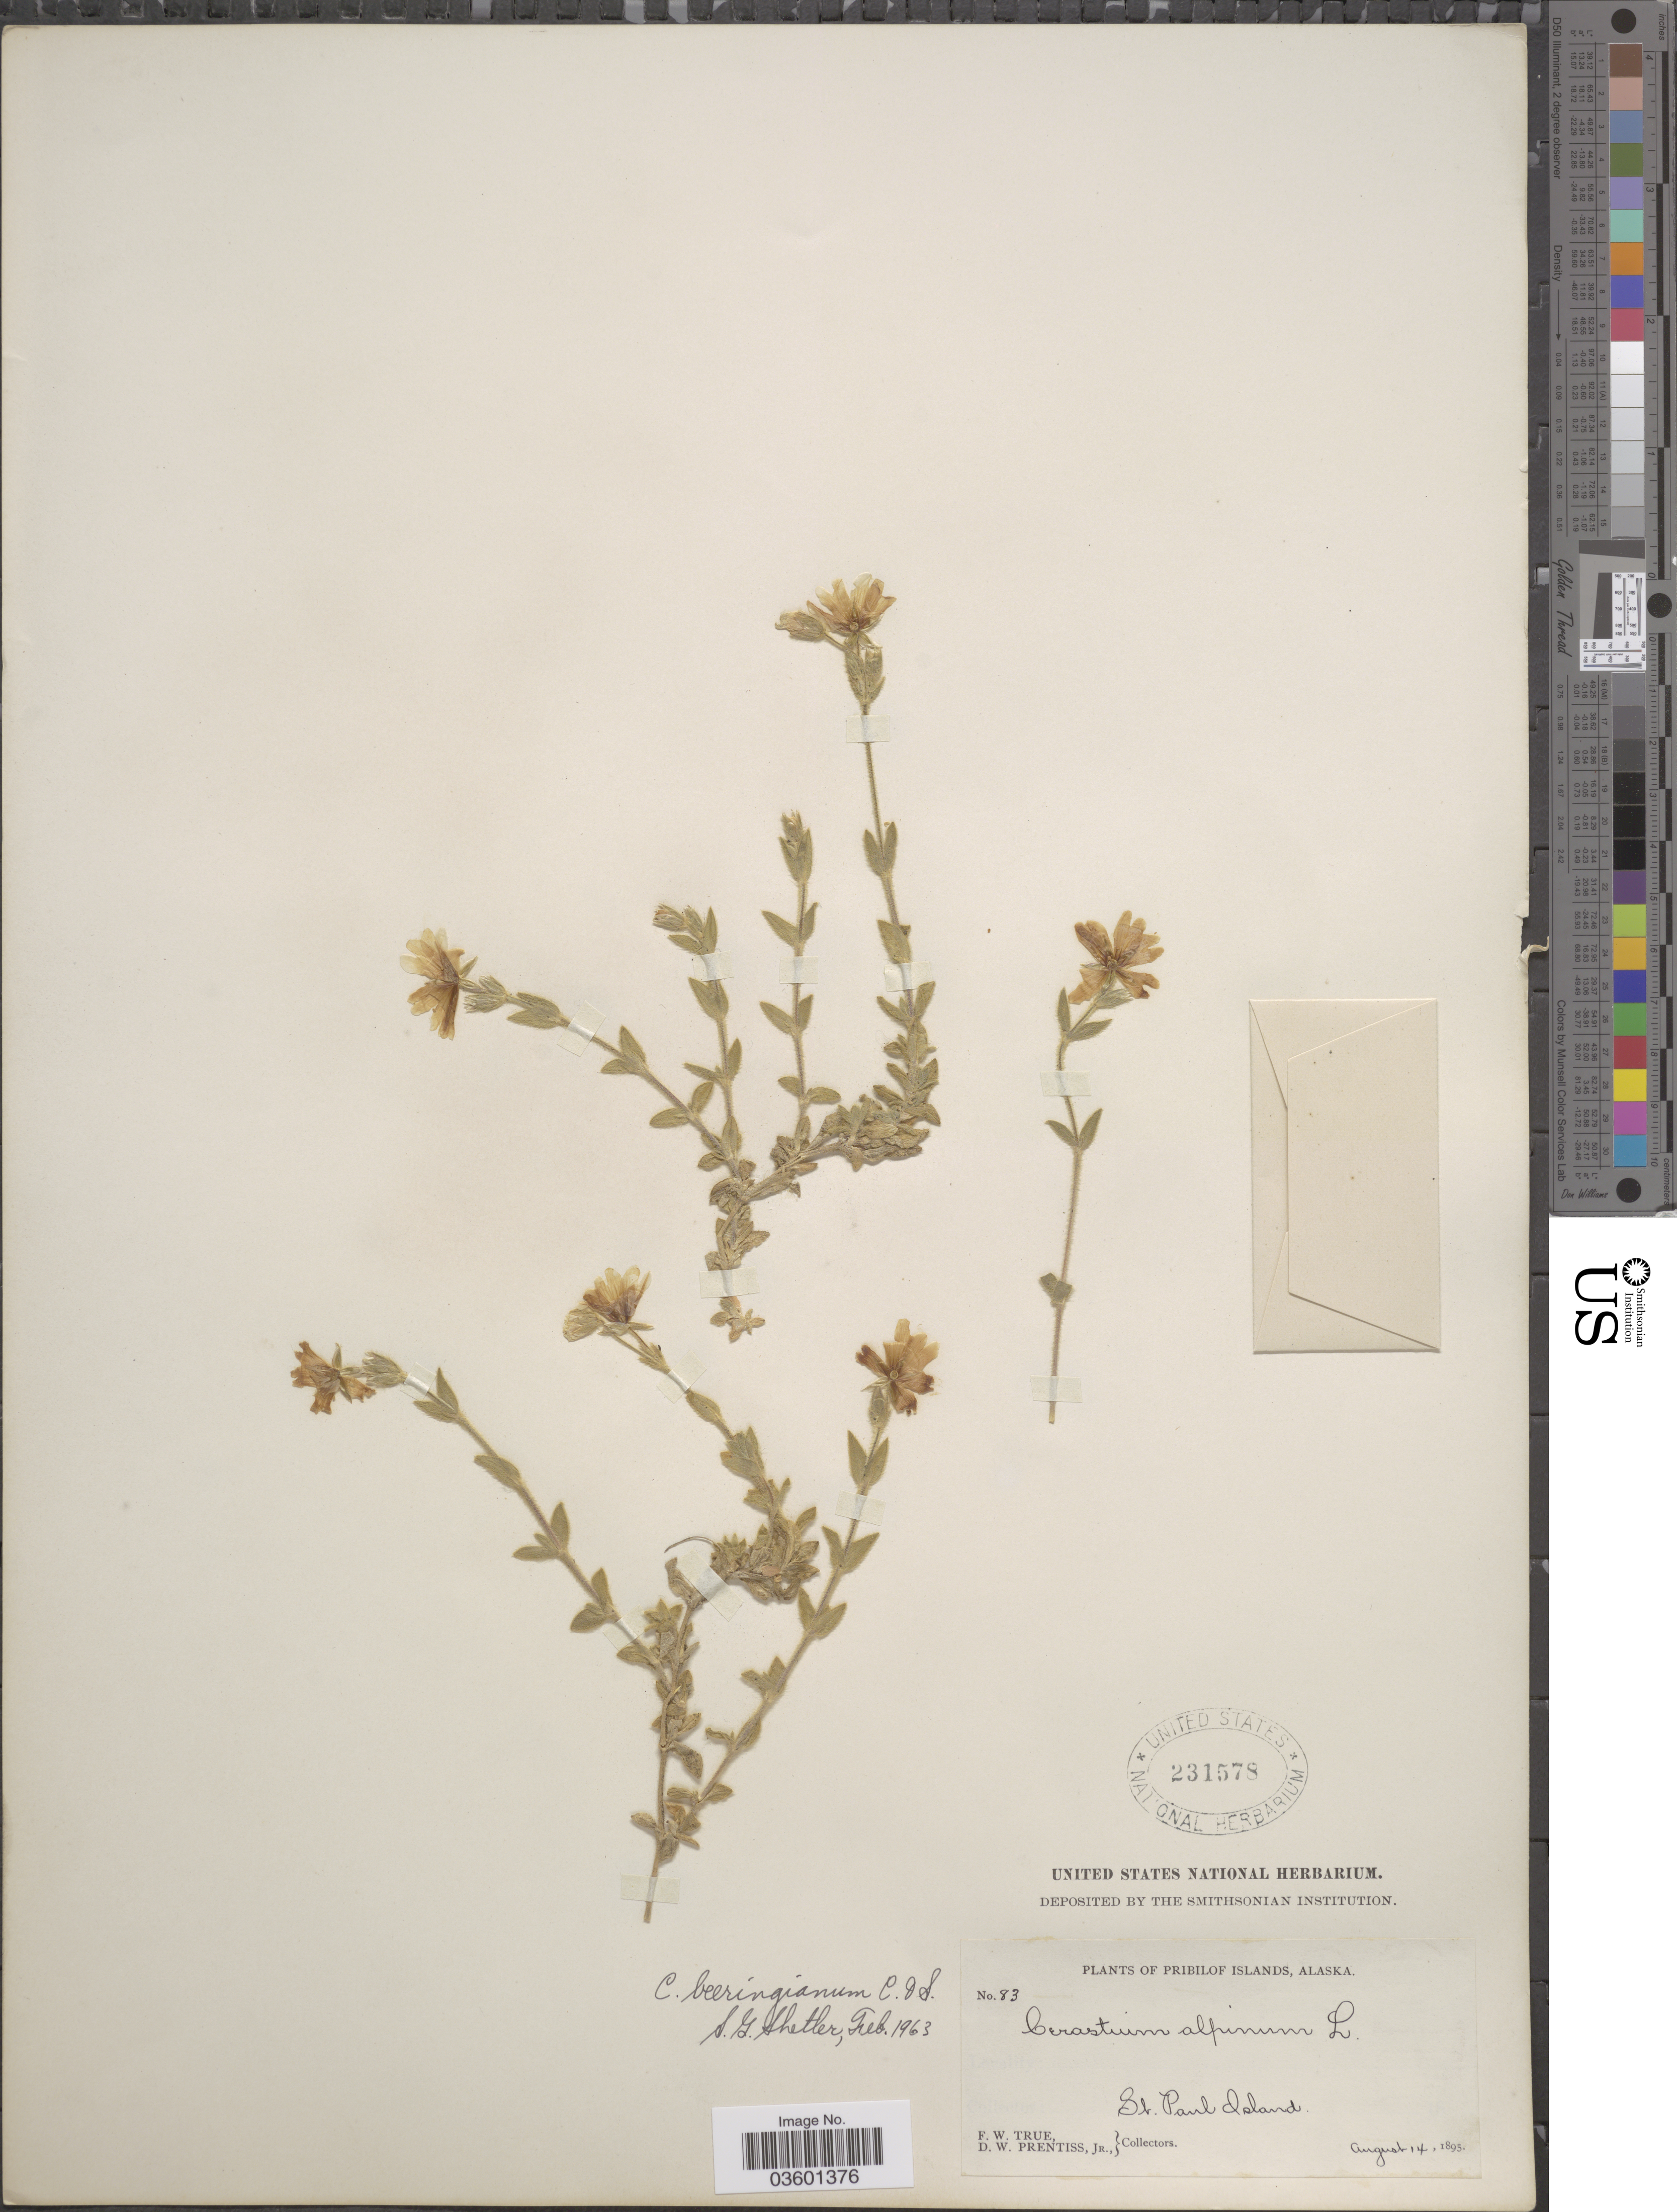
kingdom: Plantae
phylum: Tracheophyta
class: Magnoliopsida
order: Caryophyllales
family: Caryophyllaceae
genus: Cerastium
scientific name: Cerastium beeringianum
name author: Cham. & Schltdl.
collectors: F. True & D. Prentiss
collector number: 83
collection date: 1895-08-14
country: United States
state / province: Alaska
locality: Pribilof Islands. St. Paul Island.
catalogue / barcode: US 231578